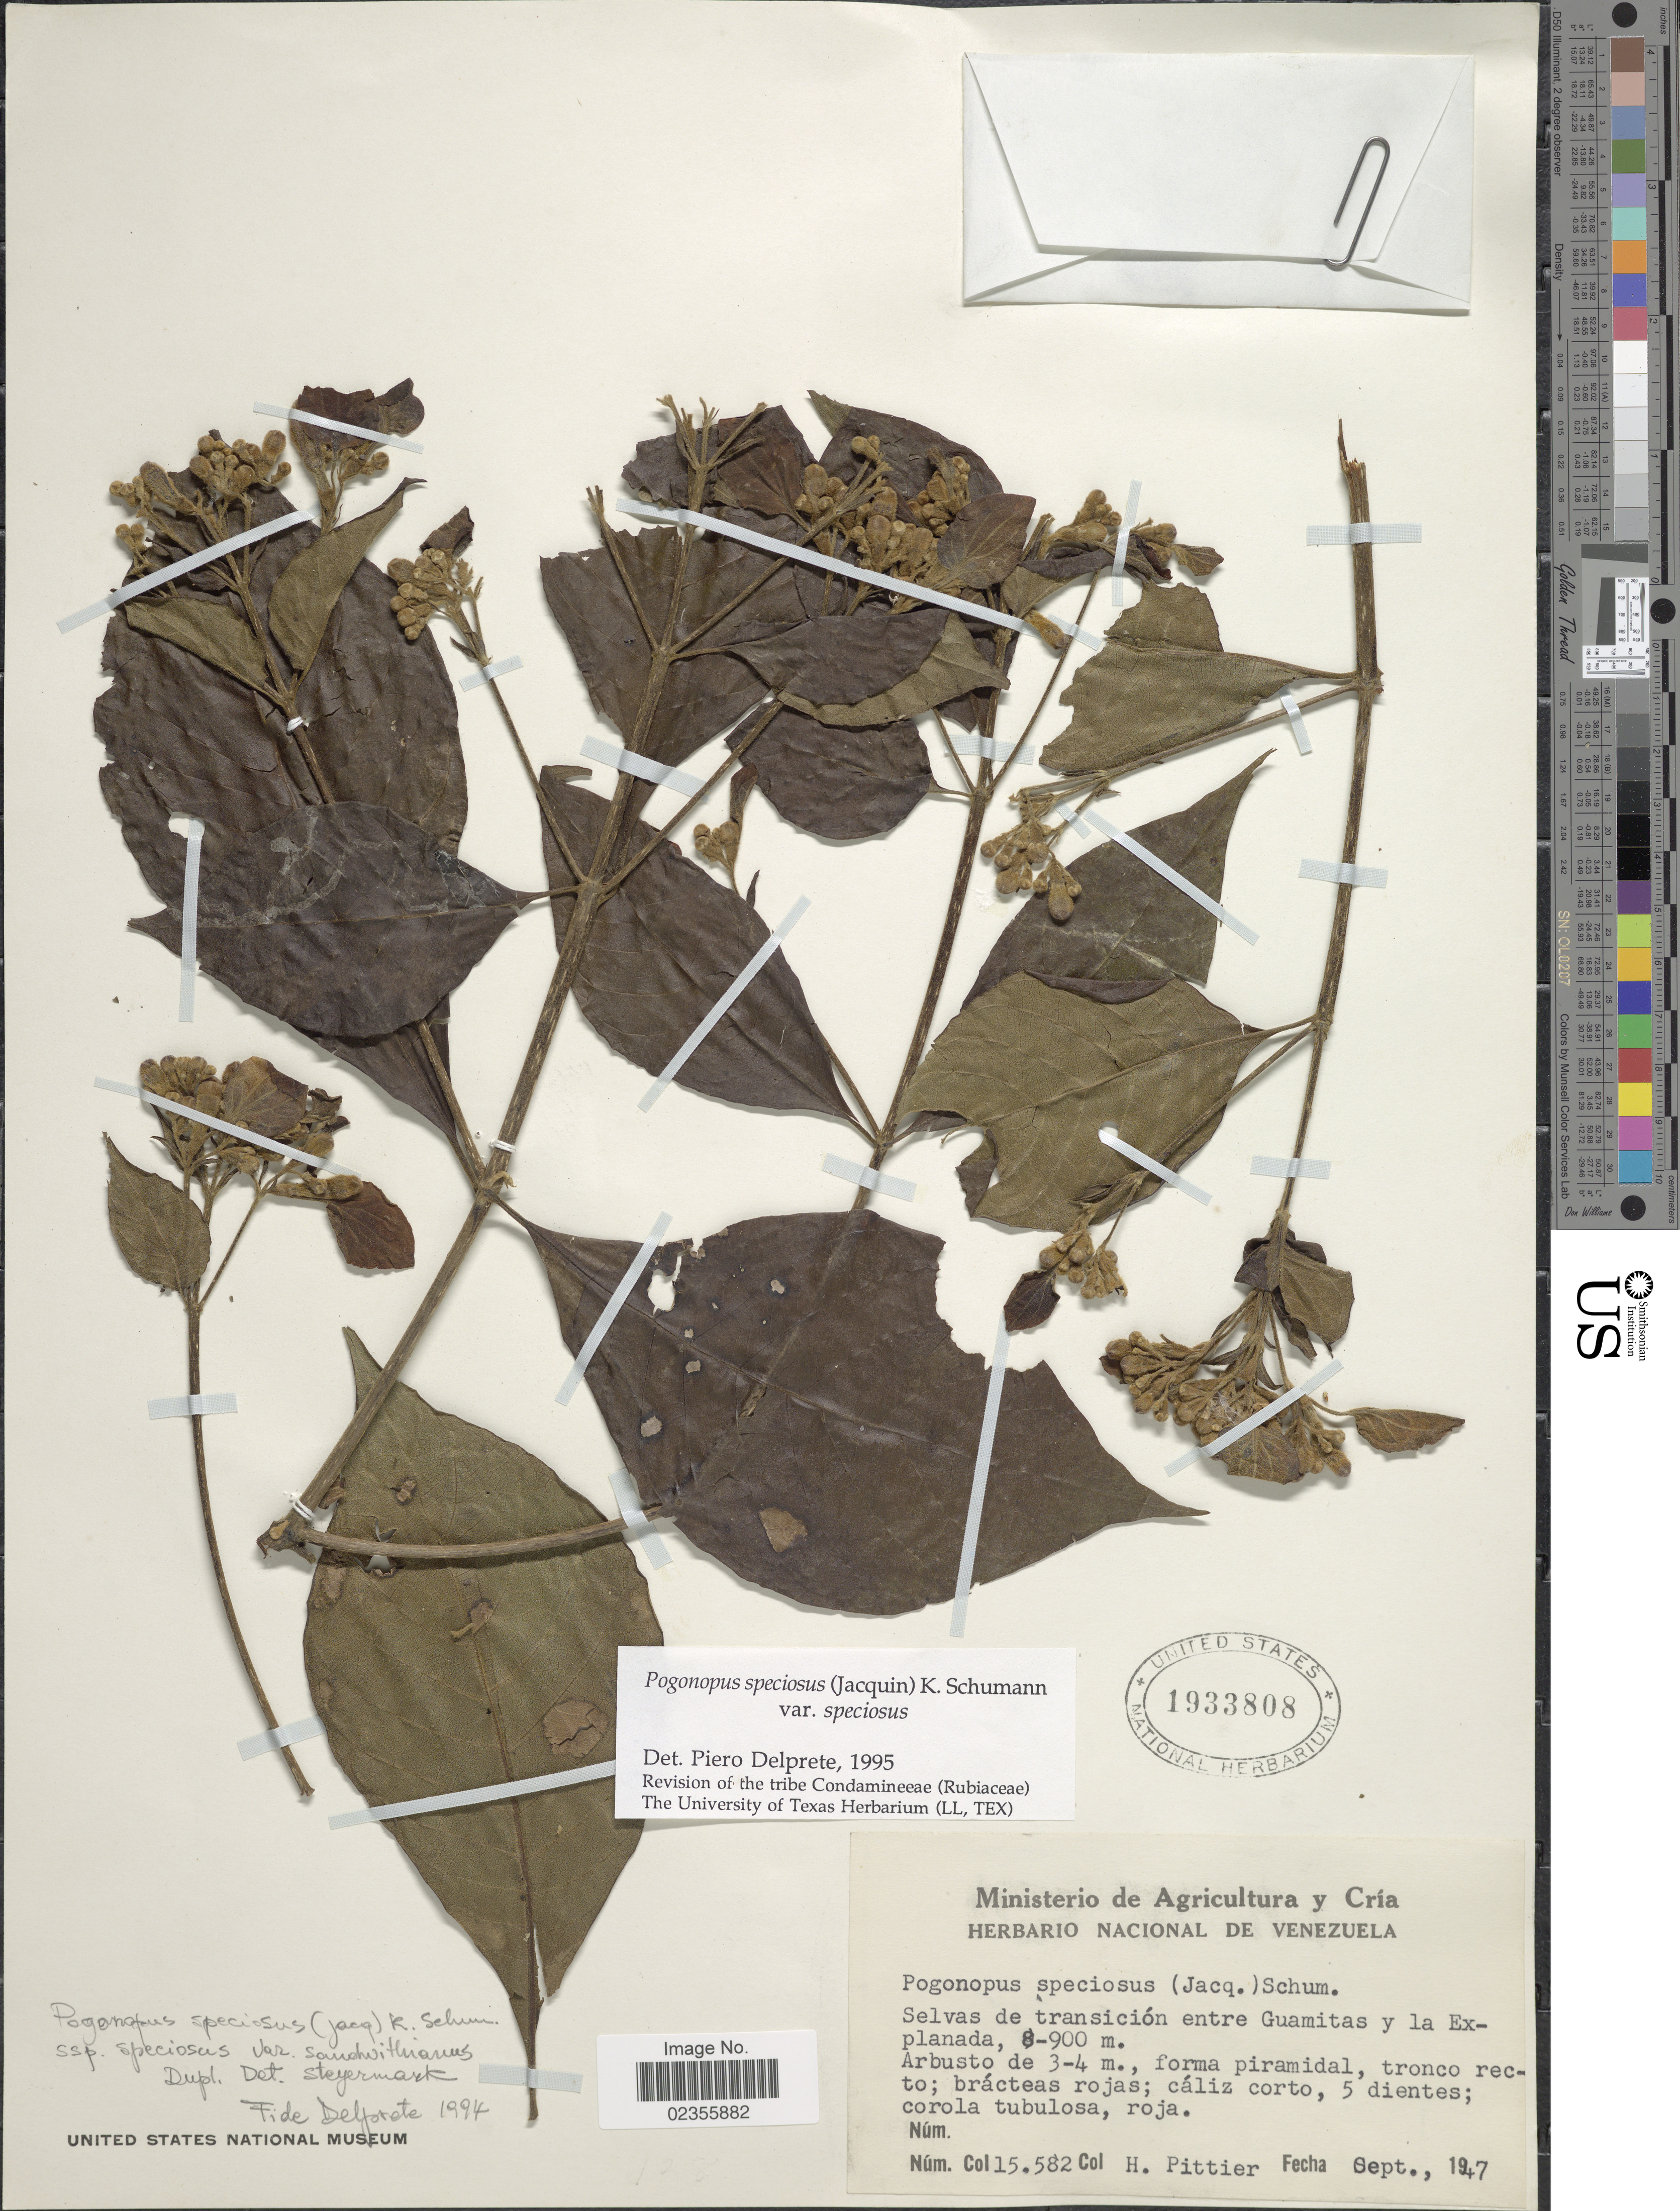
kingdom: Plantae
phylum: Tracheophyta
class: Magnoliopsida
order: Gentianales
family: Rubiaceae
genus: Pogonopus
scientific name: Pogonopus speciosus var. speciosus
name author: (Jacq.) K. Schum.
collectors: H. F. Pittier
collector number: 15582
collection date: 1947-09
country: Venezuela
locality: Selvas de transición entre Guamitas y la Explanada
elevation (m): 800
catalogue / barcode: US 1933808